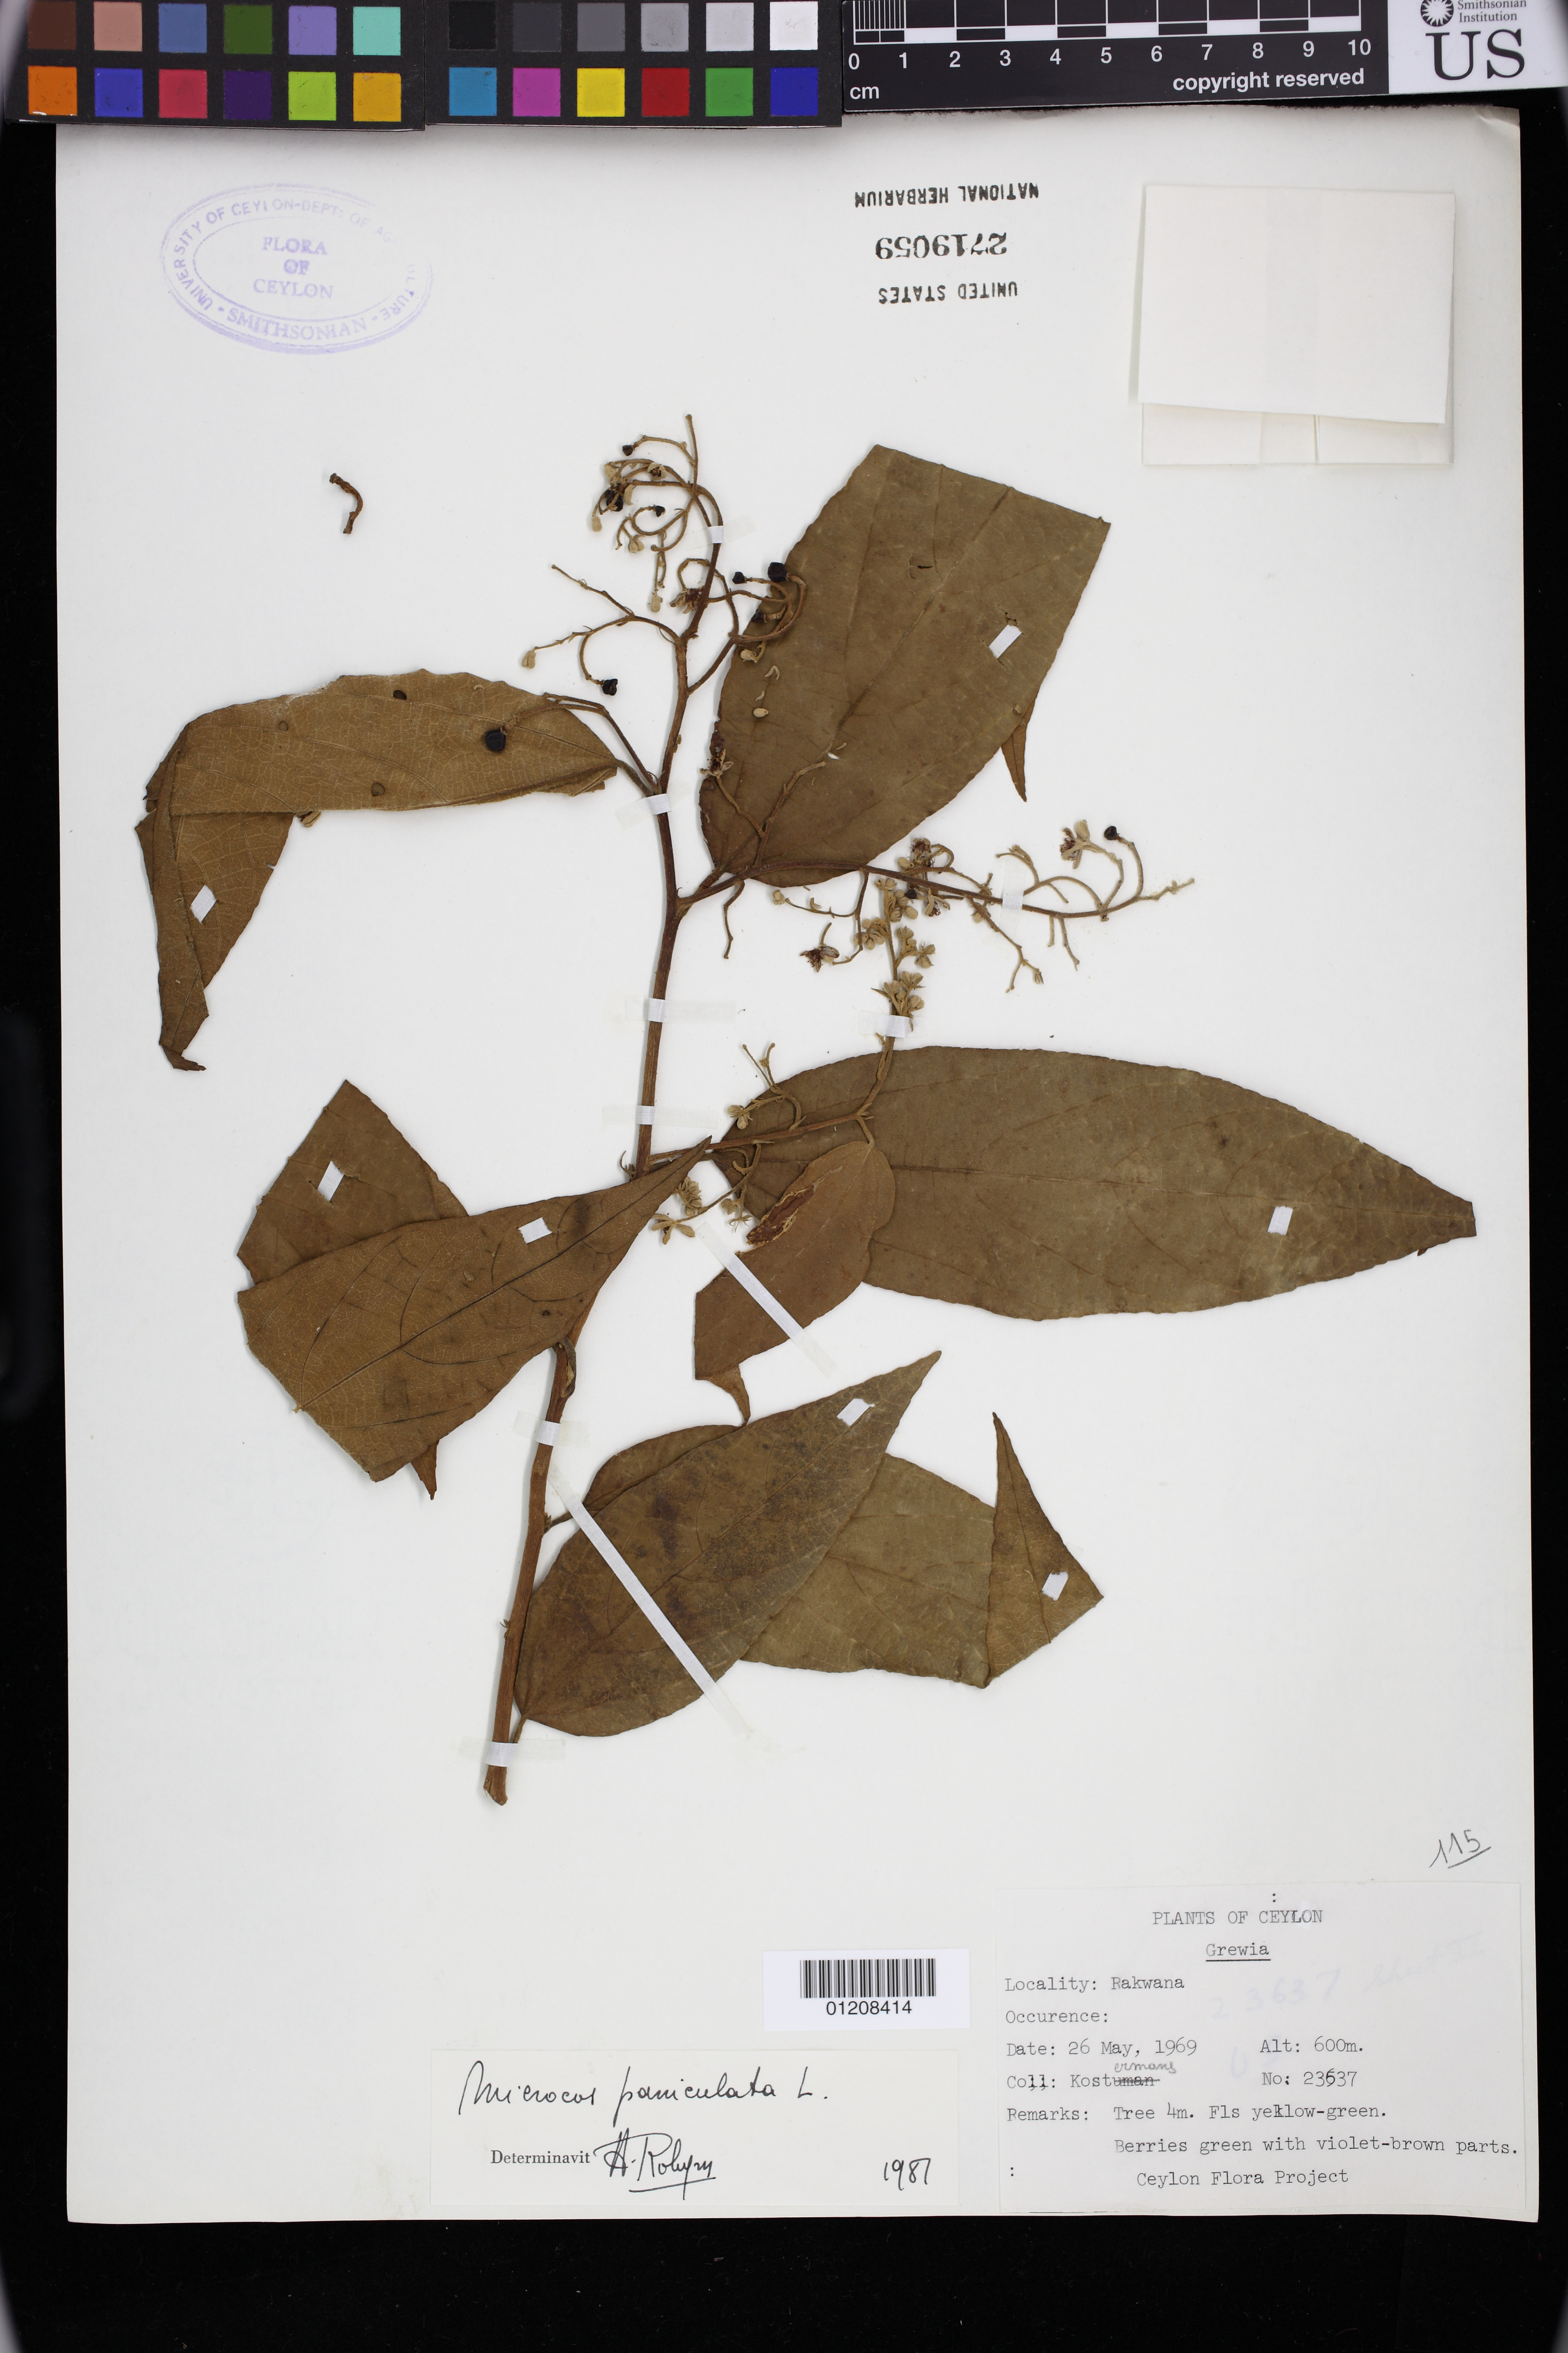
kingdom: Plantae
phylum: Tracheophyta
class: Magnoliopsida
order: Malvales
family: Malvaceae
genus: Microcos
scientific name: Microcos paniculata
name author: L.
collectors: Kostermans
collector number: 23537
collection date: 1969-05-26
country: Sri Lanka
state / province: Sabaragamuwa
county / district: Ratnapura District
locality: Rakwana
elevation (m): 600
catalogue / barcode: US 2719059